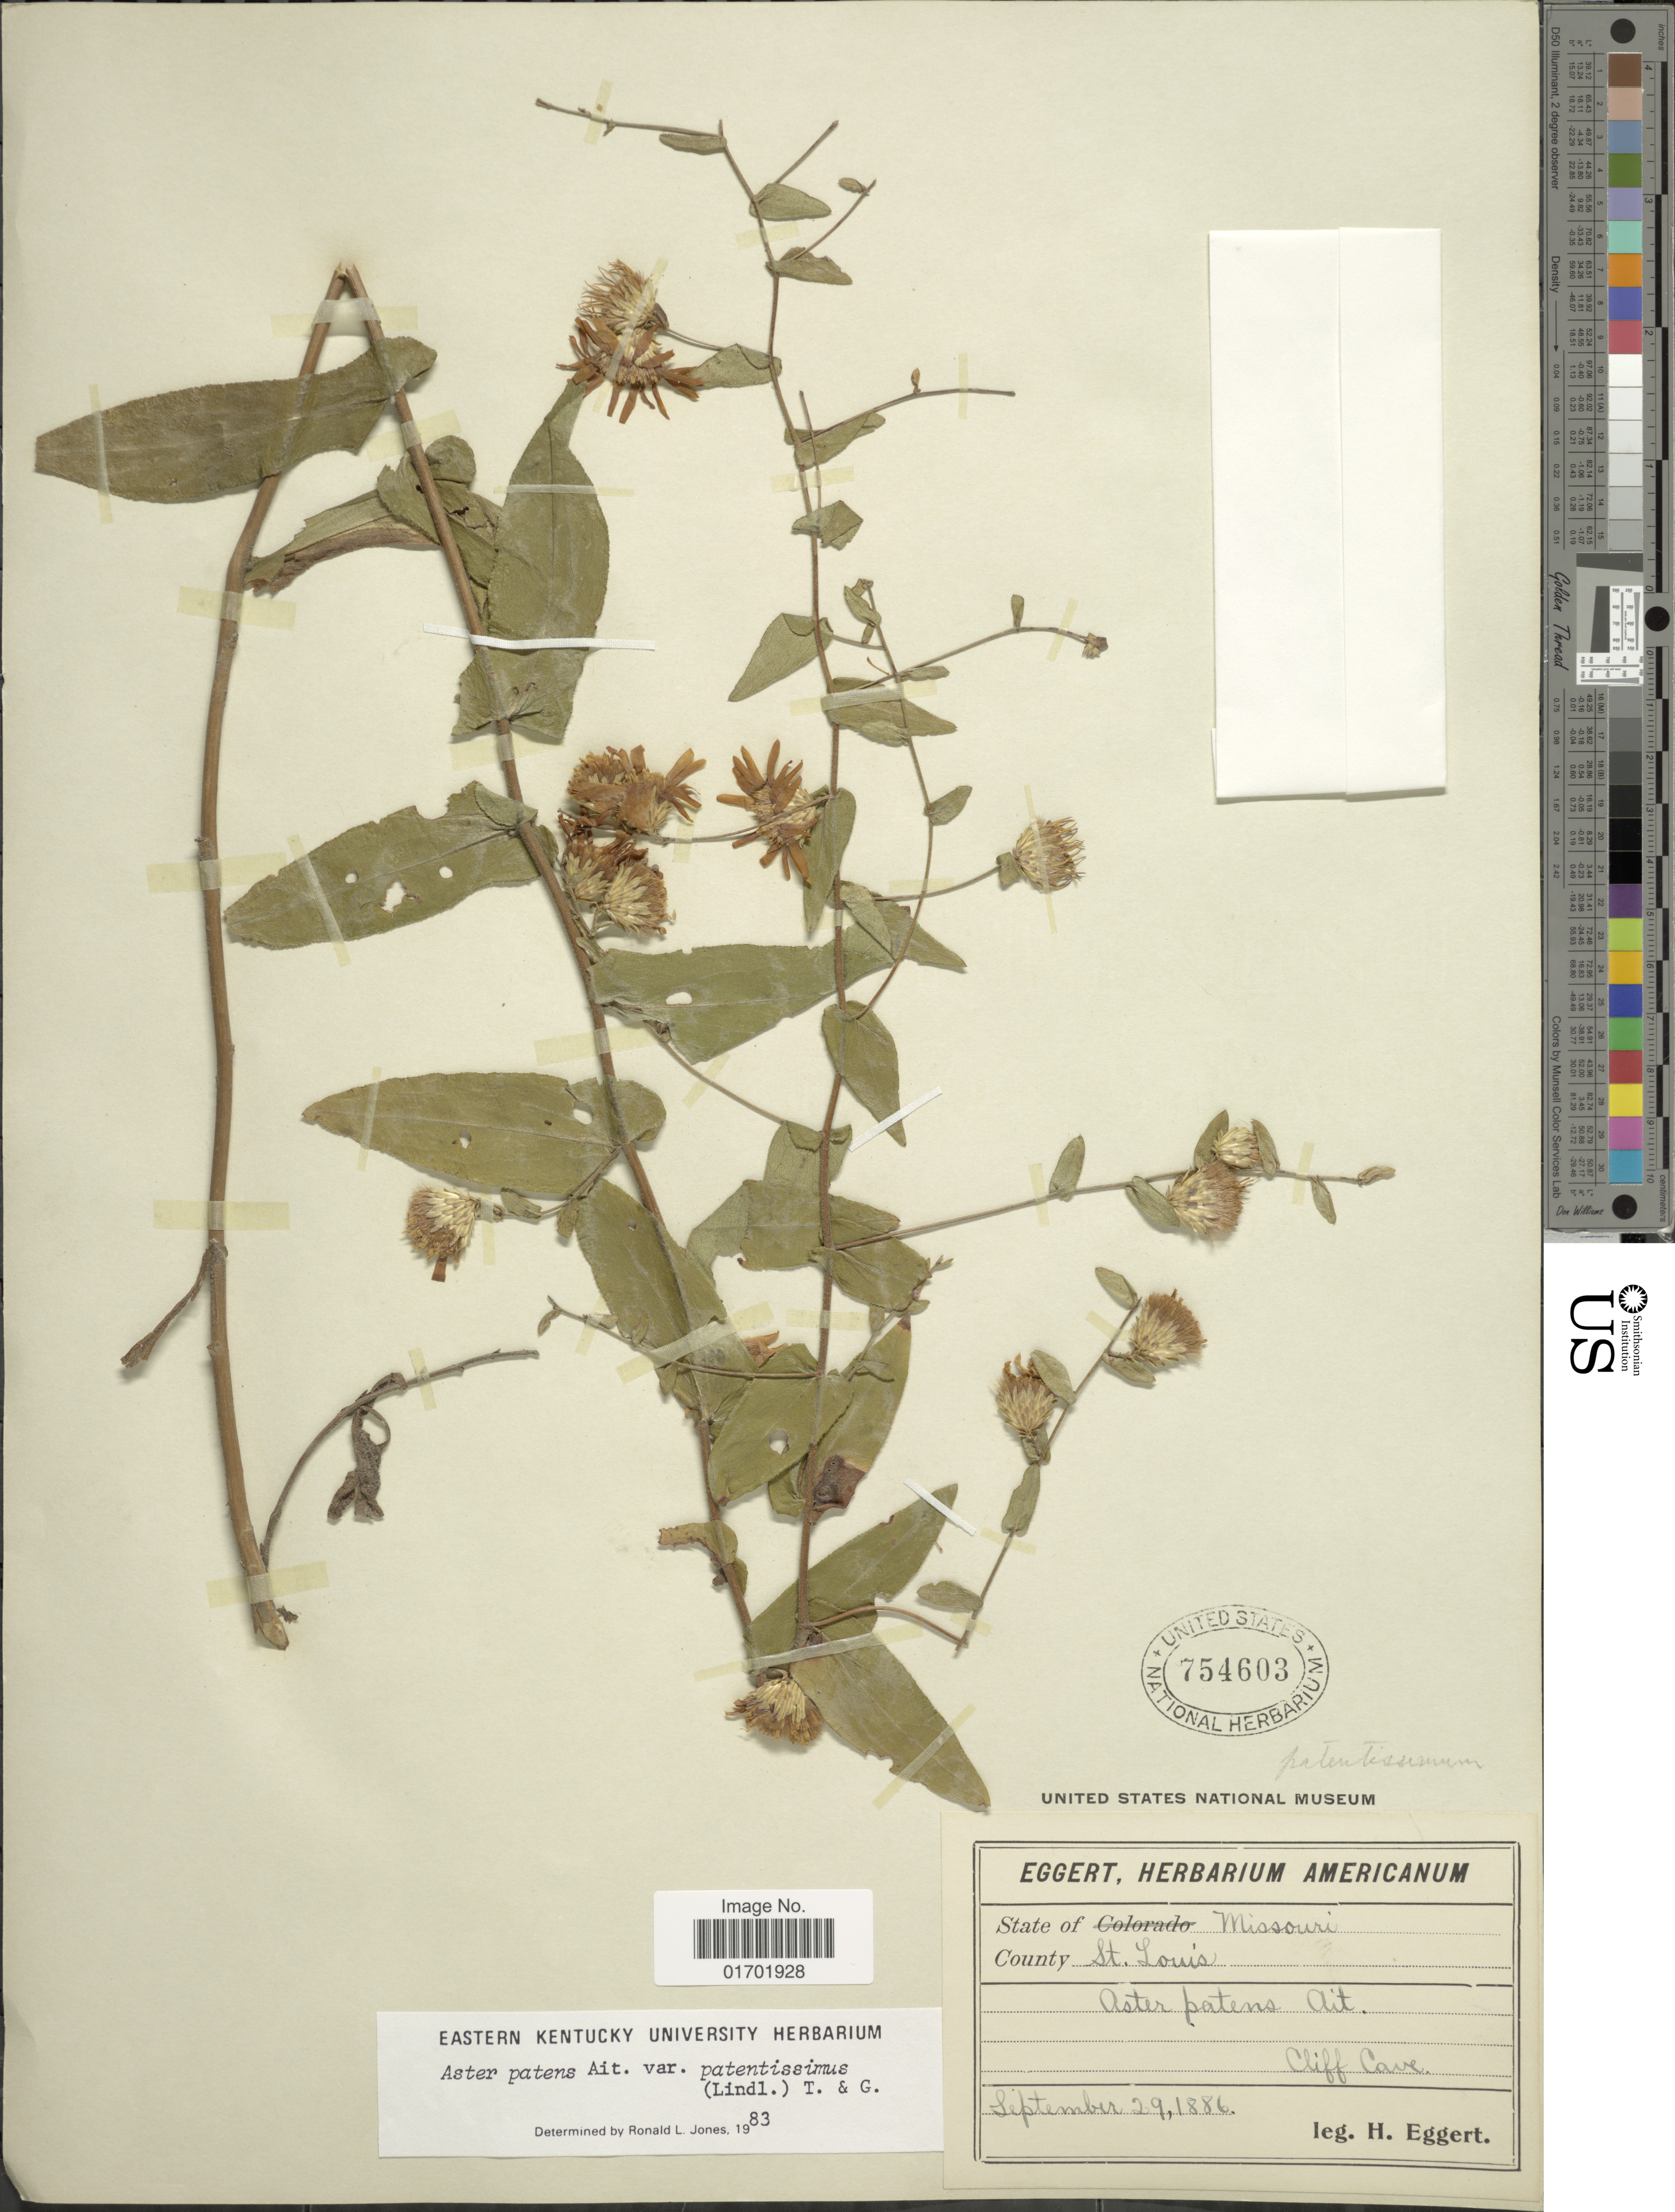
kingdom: Plantae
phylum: Tracheophyta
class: Magnoliopsida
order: Asterales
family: Asteraceae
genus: Symphyotrichum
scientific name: Symphyotrichum patens var. patentissimum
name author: (Lindl.) G.L. Nesom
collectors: H. Eggert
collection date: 1886-09-29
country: United States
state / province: Missouri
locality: County: St. Louis, Cliff Cave.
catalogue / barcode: US 754603